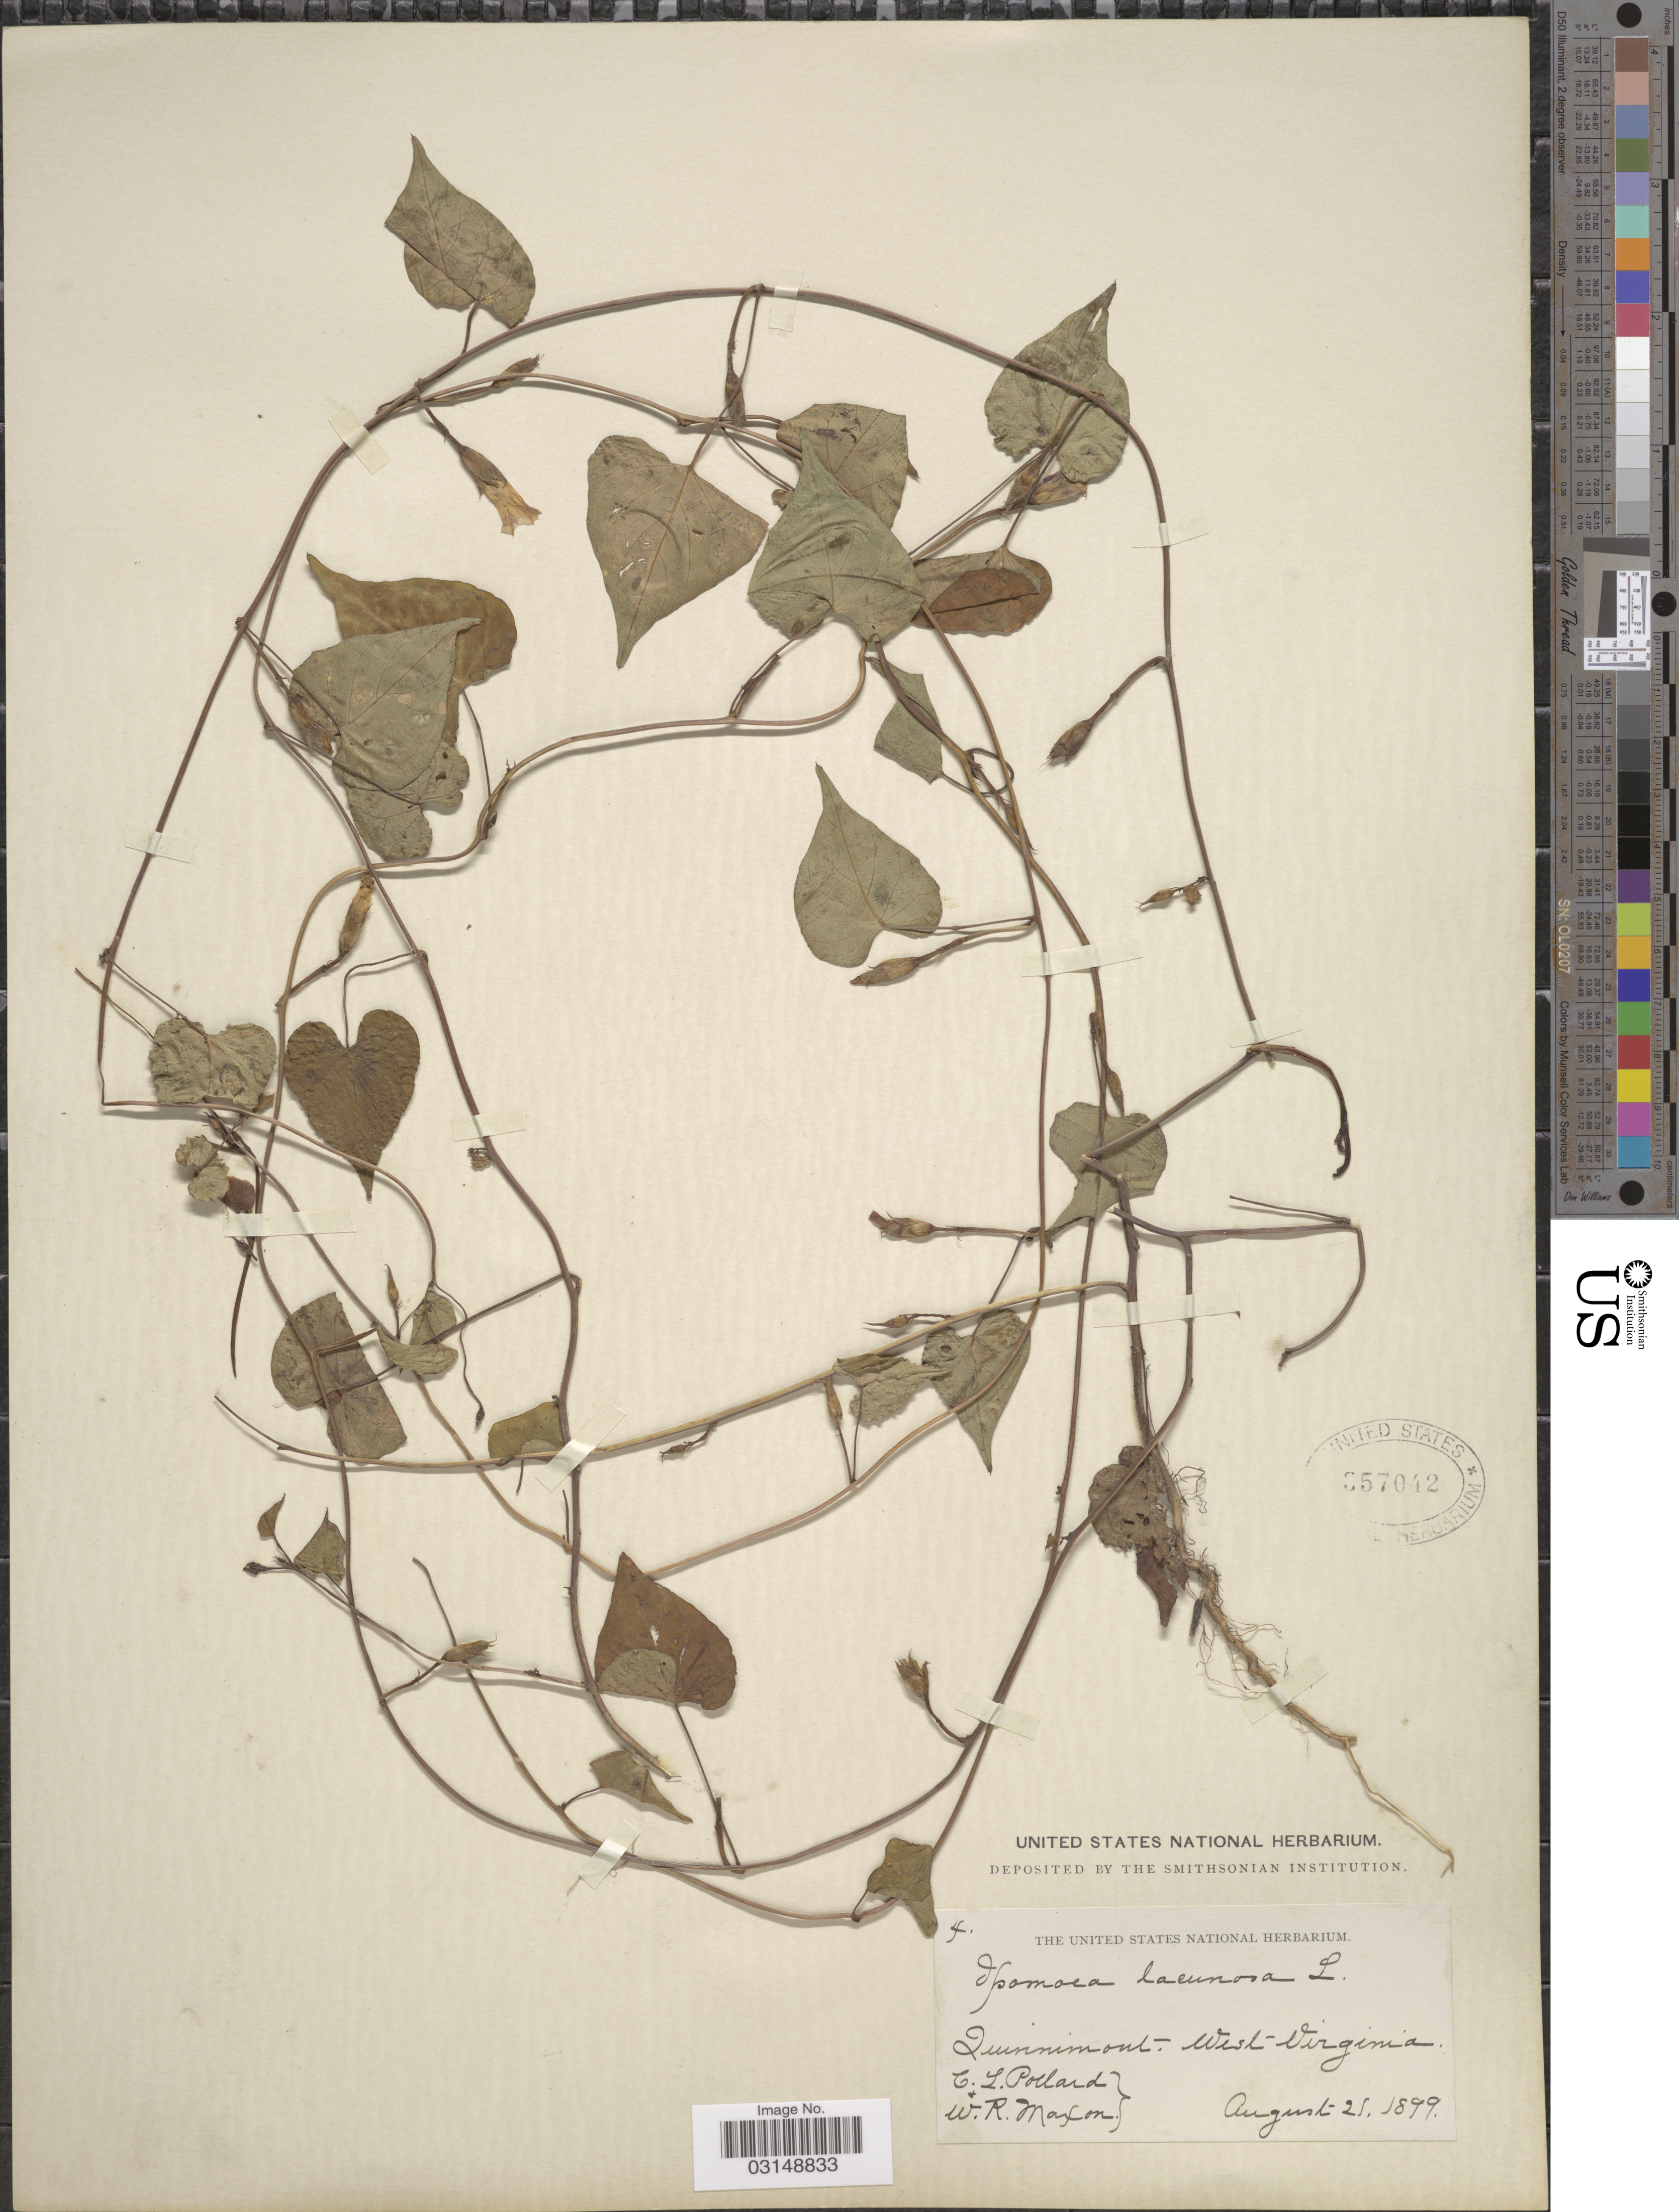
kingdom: Plantae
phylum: Tracheophyta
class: Magnoliopsida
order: Solanales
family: Convolvulaceae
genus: Ipomoea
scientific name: Ipomoea lacunosa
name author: L.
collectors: C. L. Pollard & W. R. Maxon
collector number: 4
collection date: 1899-08-21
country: United States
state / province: West Virginia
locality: Quinnimont.